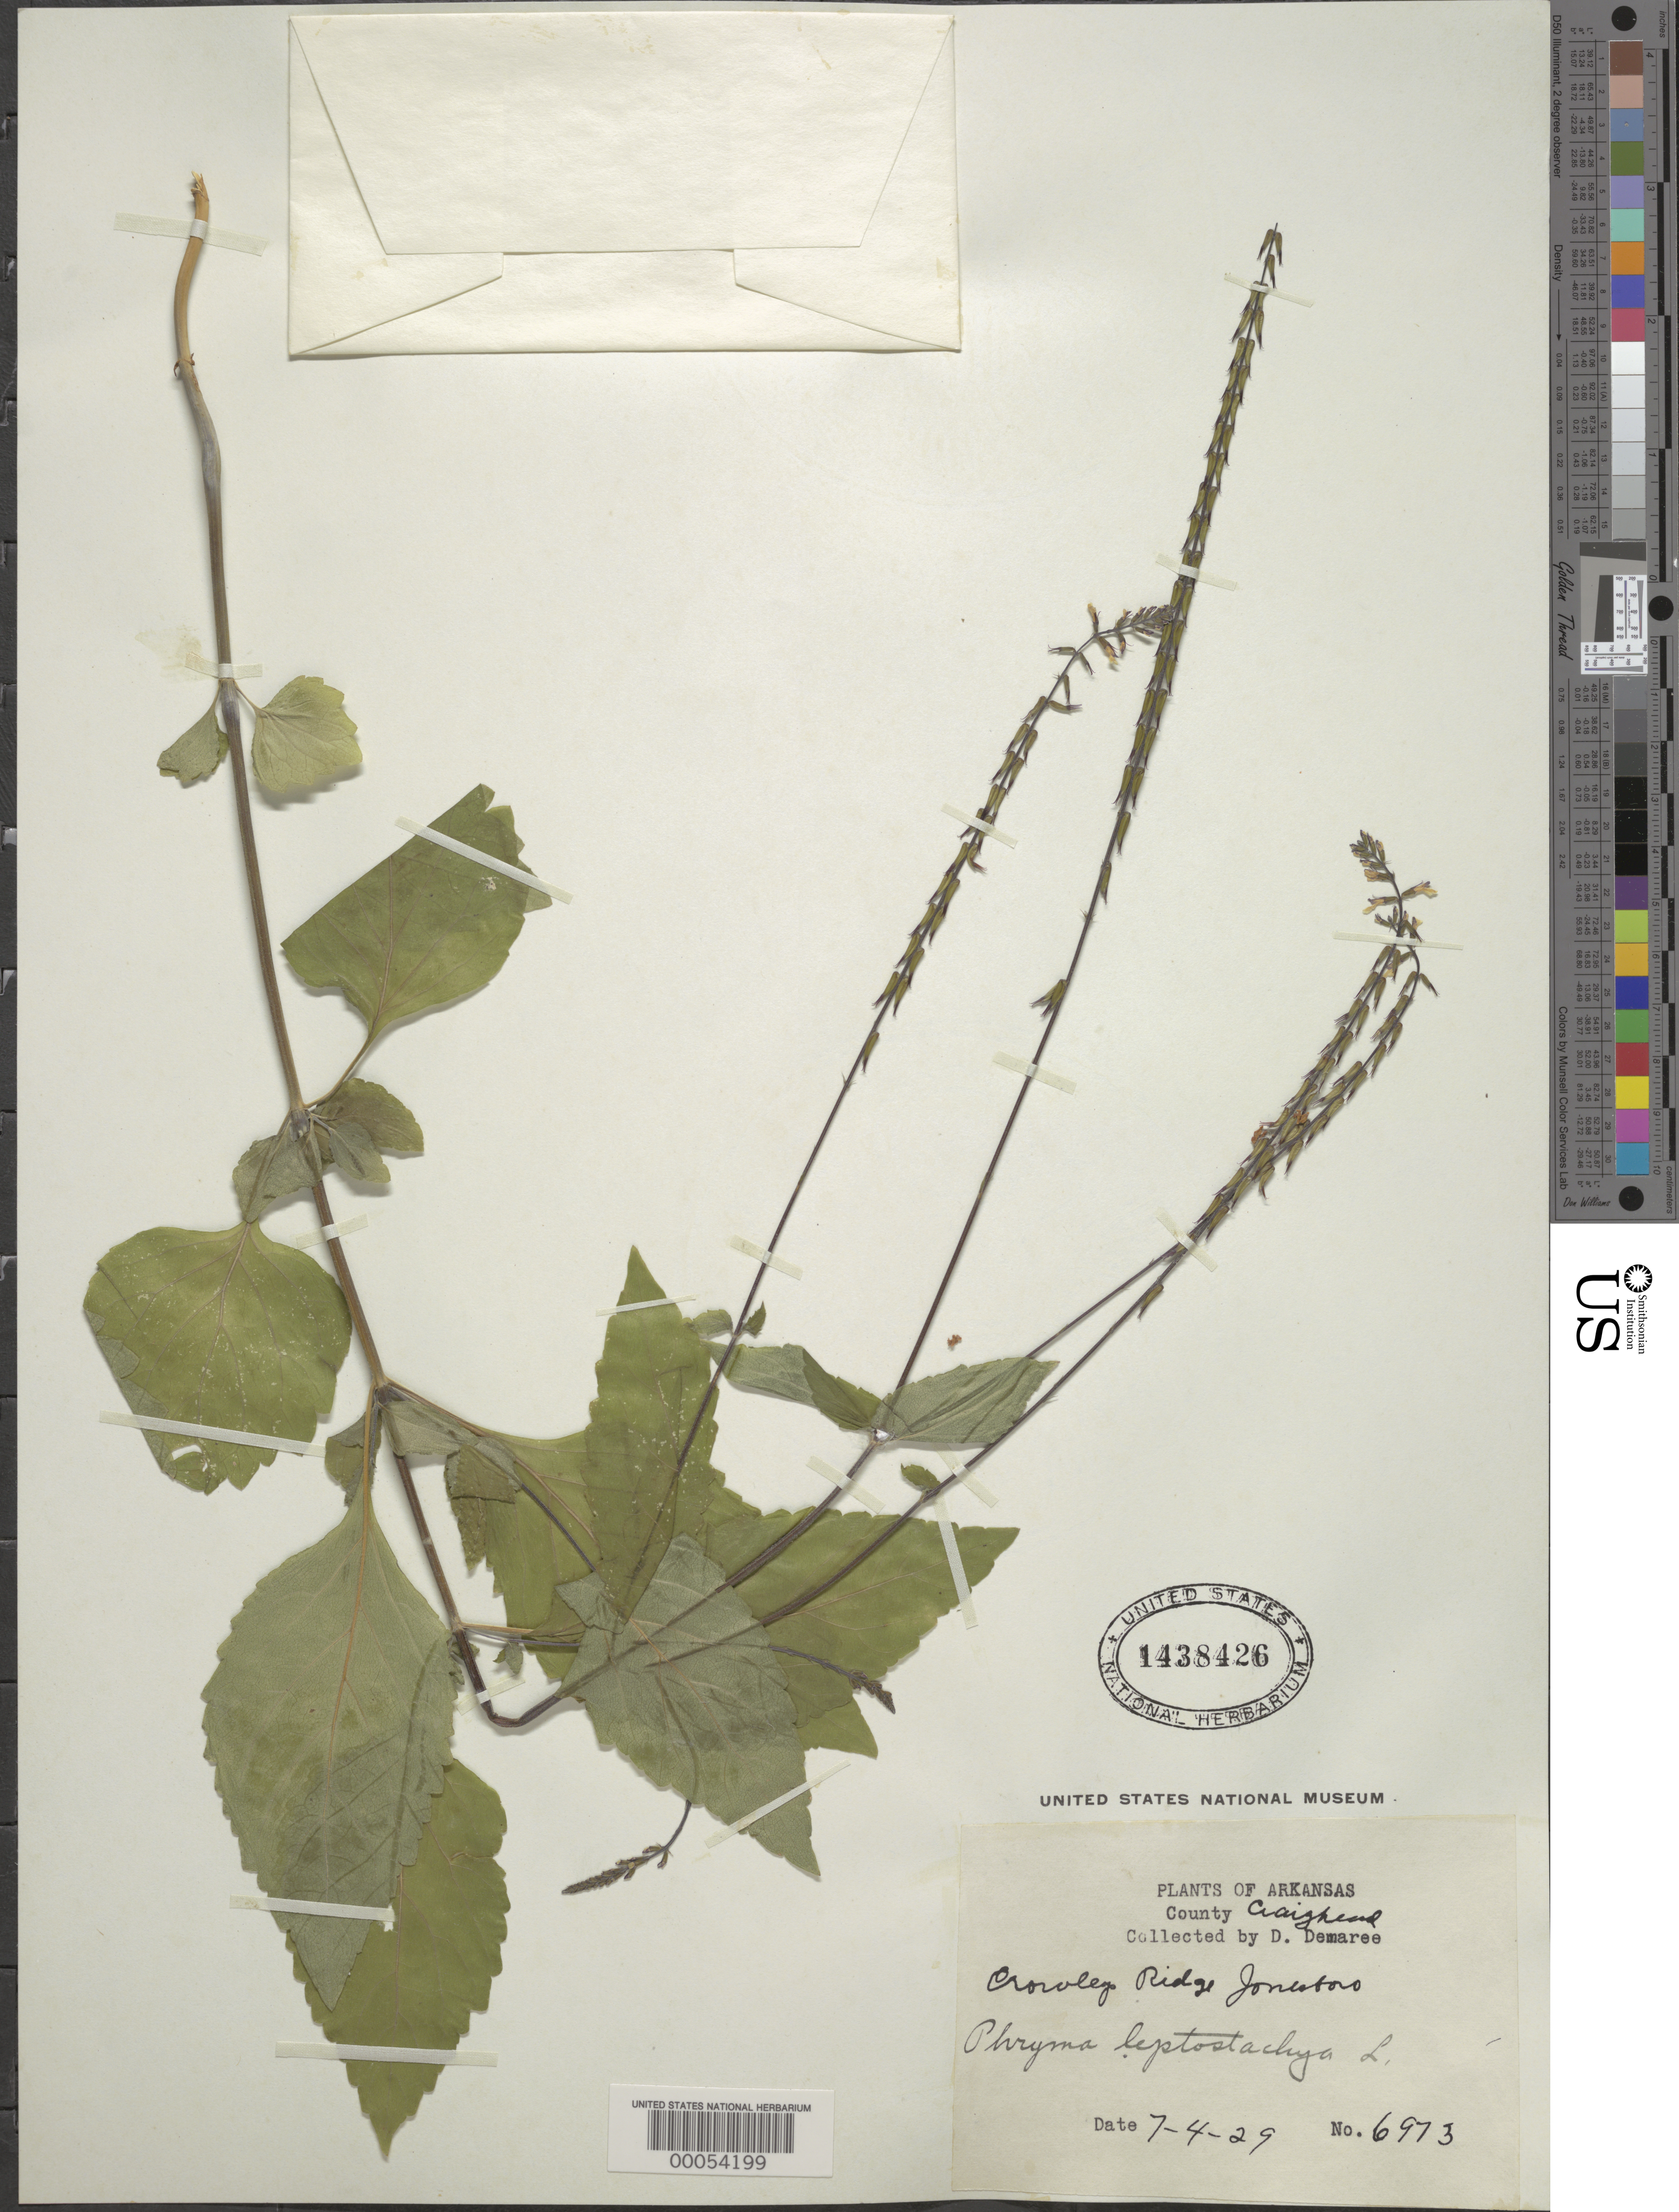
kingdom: Plantae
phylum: Tracheophyta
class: Magnoliopsida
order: Lamiales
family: Phrymaceae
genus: Phryma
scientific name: Phryma leptostachya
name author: L.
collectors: D. Demaree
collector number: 6973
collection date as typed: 04 Jul 1929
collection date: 1929-07-04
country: United States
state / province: Arkansas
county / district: Craighead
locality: Crowley ridge, jonesboro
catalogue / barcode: US 1438426